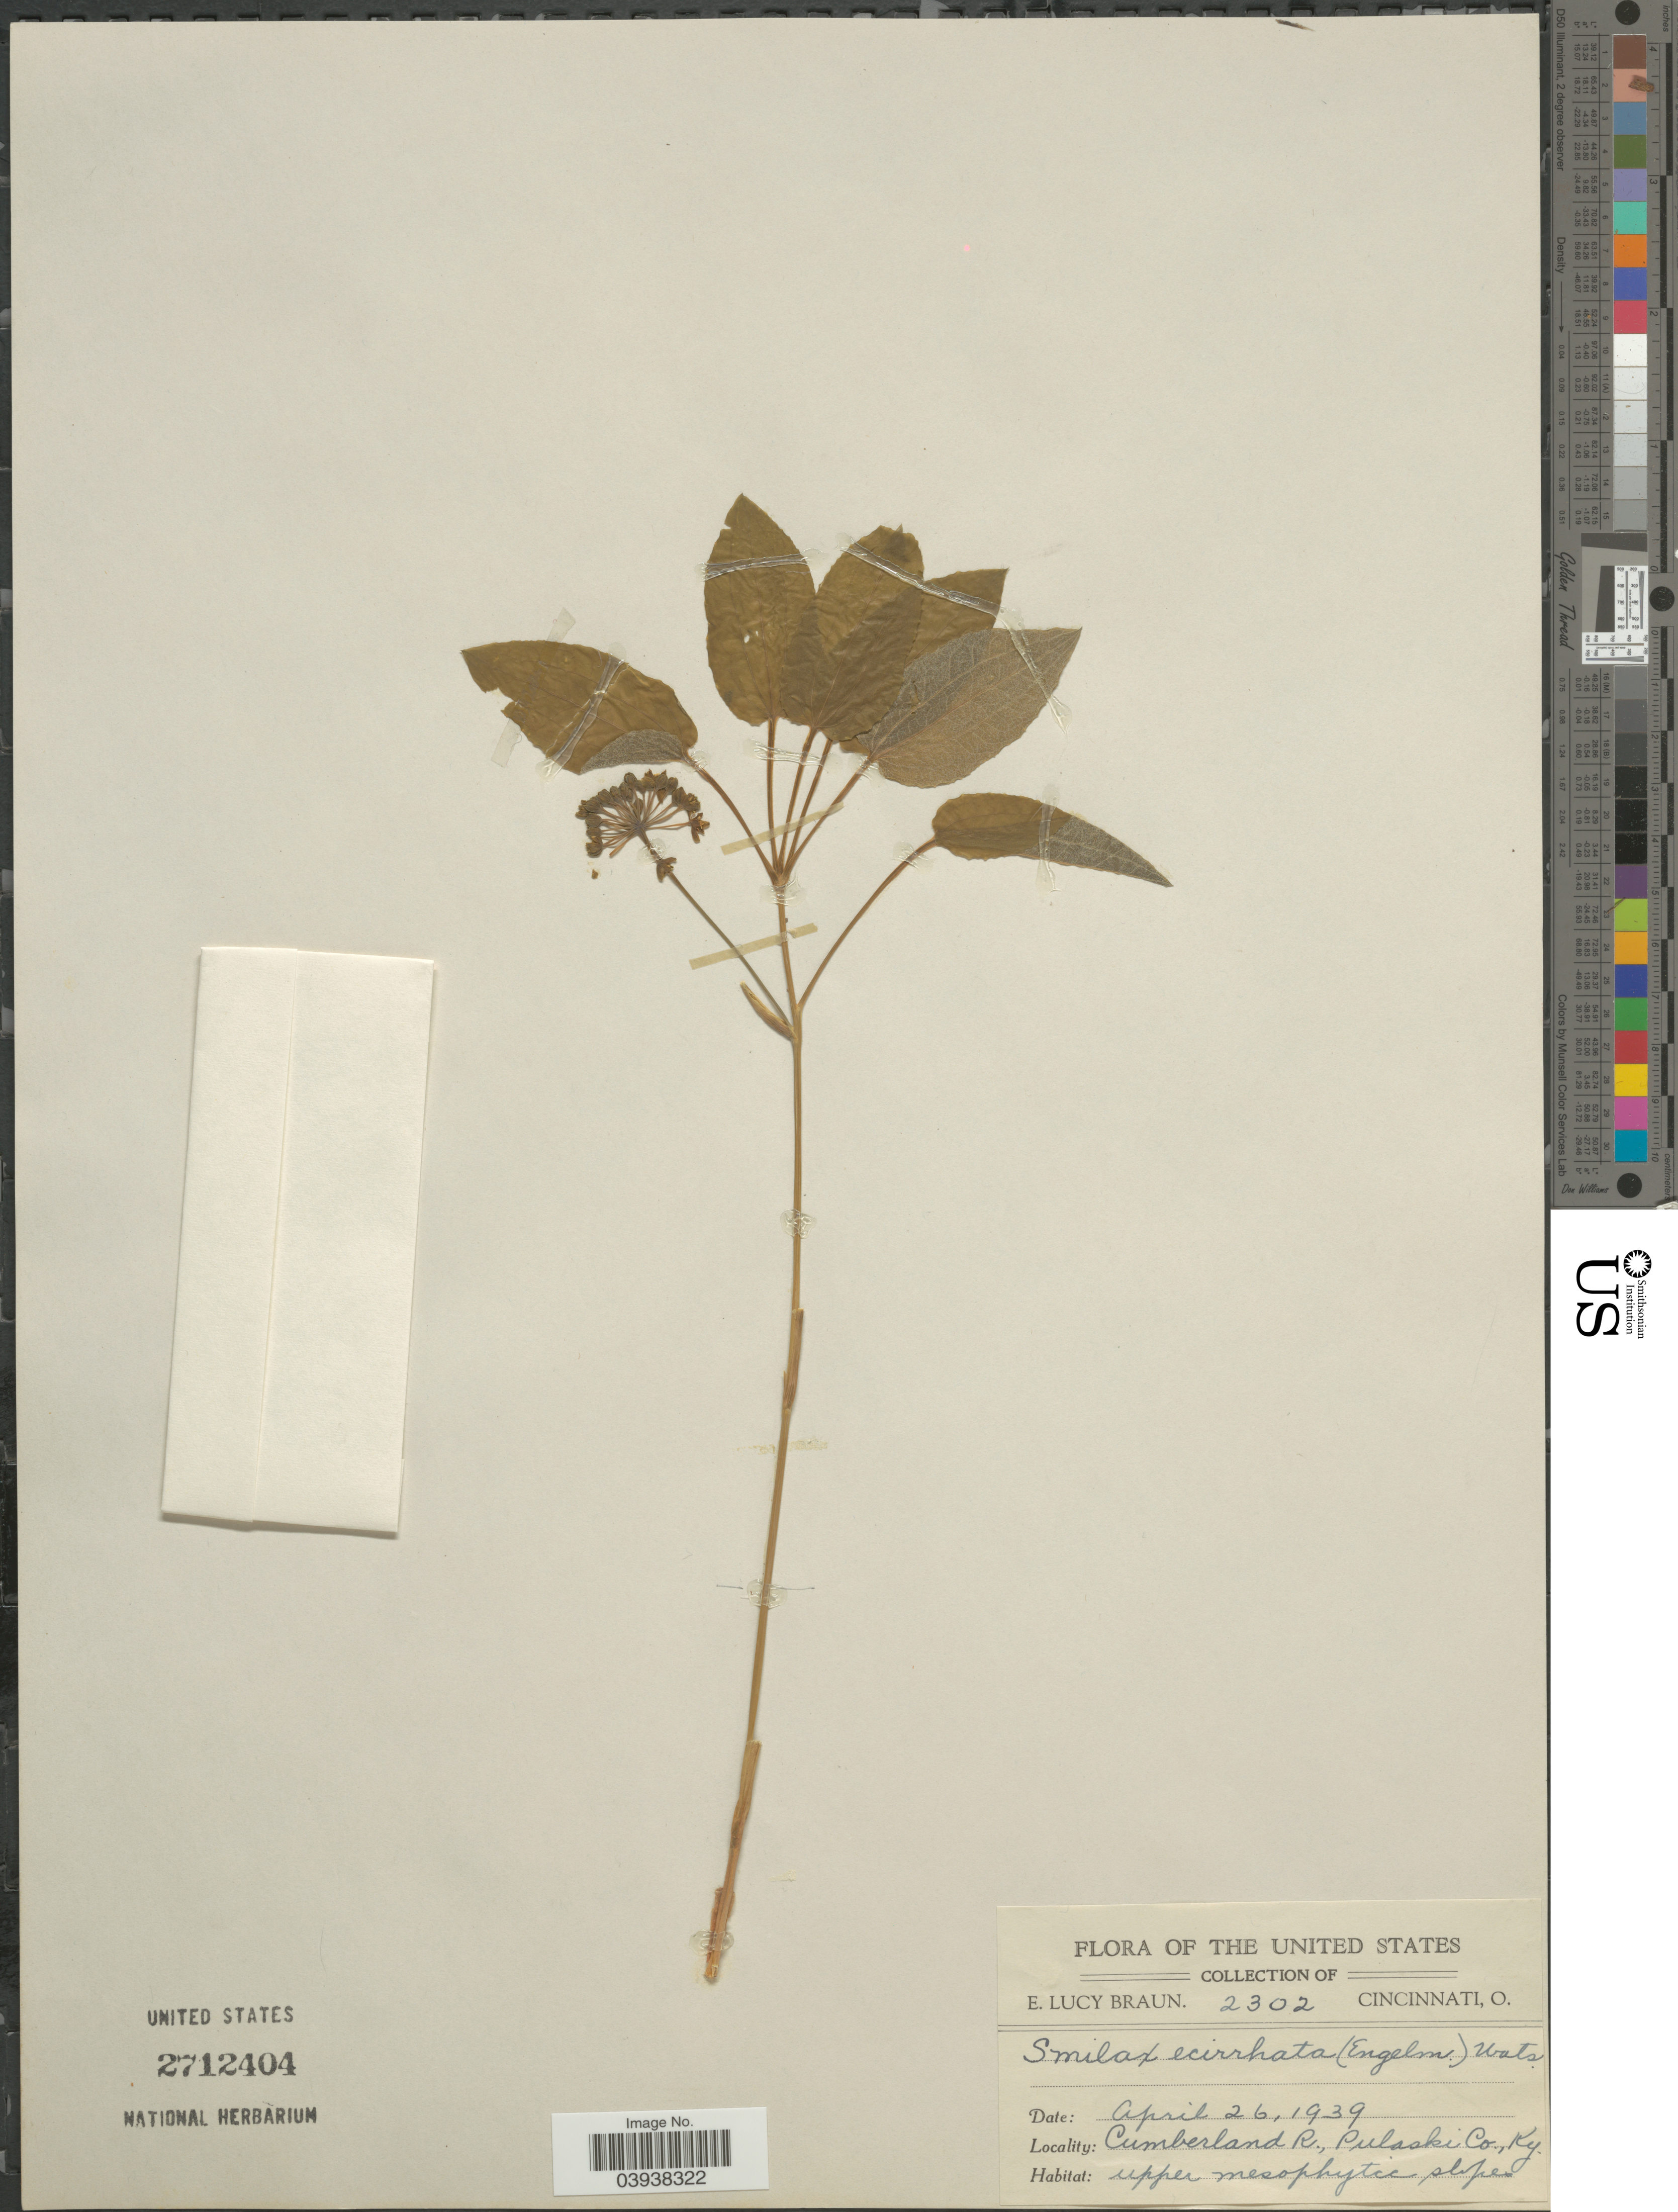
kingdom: Plantae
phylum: Tracheophyta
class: Liliopsida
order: Liliales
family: Smilacaceae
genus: Smilax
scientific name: Smilax ecirrhata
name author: (Engelm. ex Kunth) S. Watson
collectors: E. L. Braun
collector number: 2302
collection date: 1939-04-26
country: United States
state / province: Kentucky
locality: Cumberland R., Pulaski Co.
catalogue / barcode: US 2712404